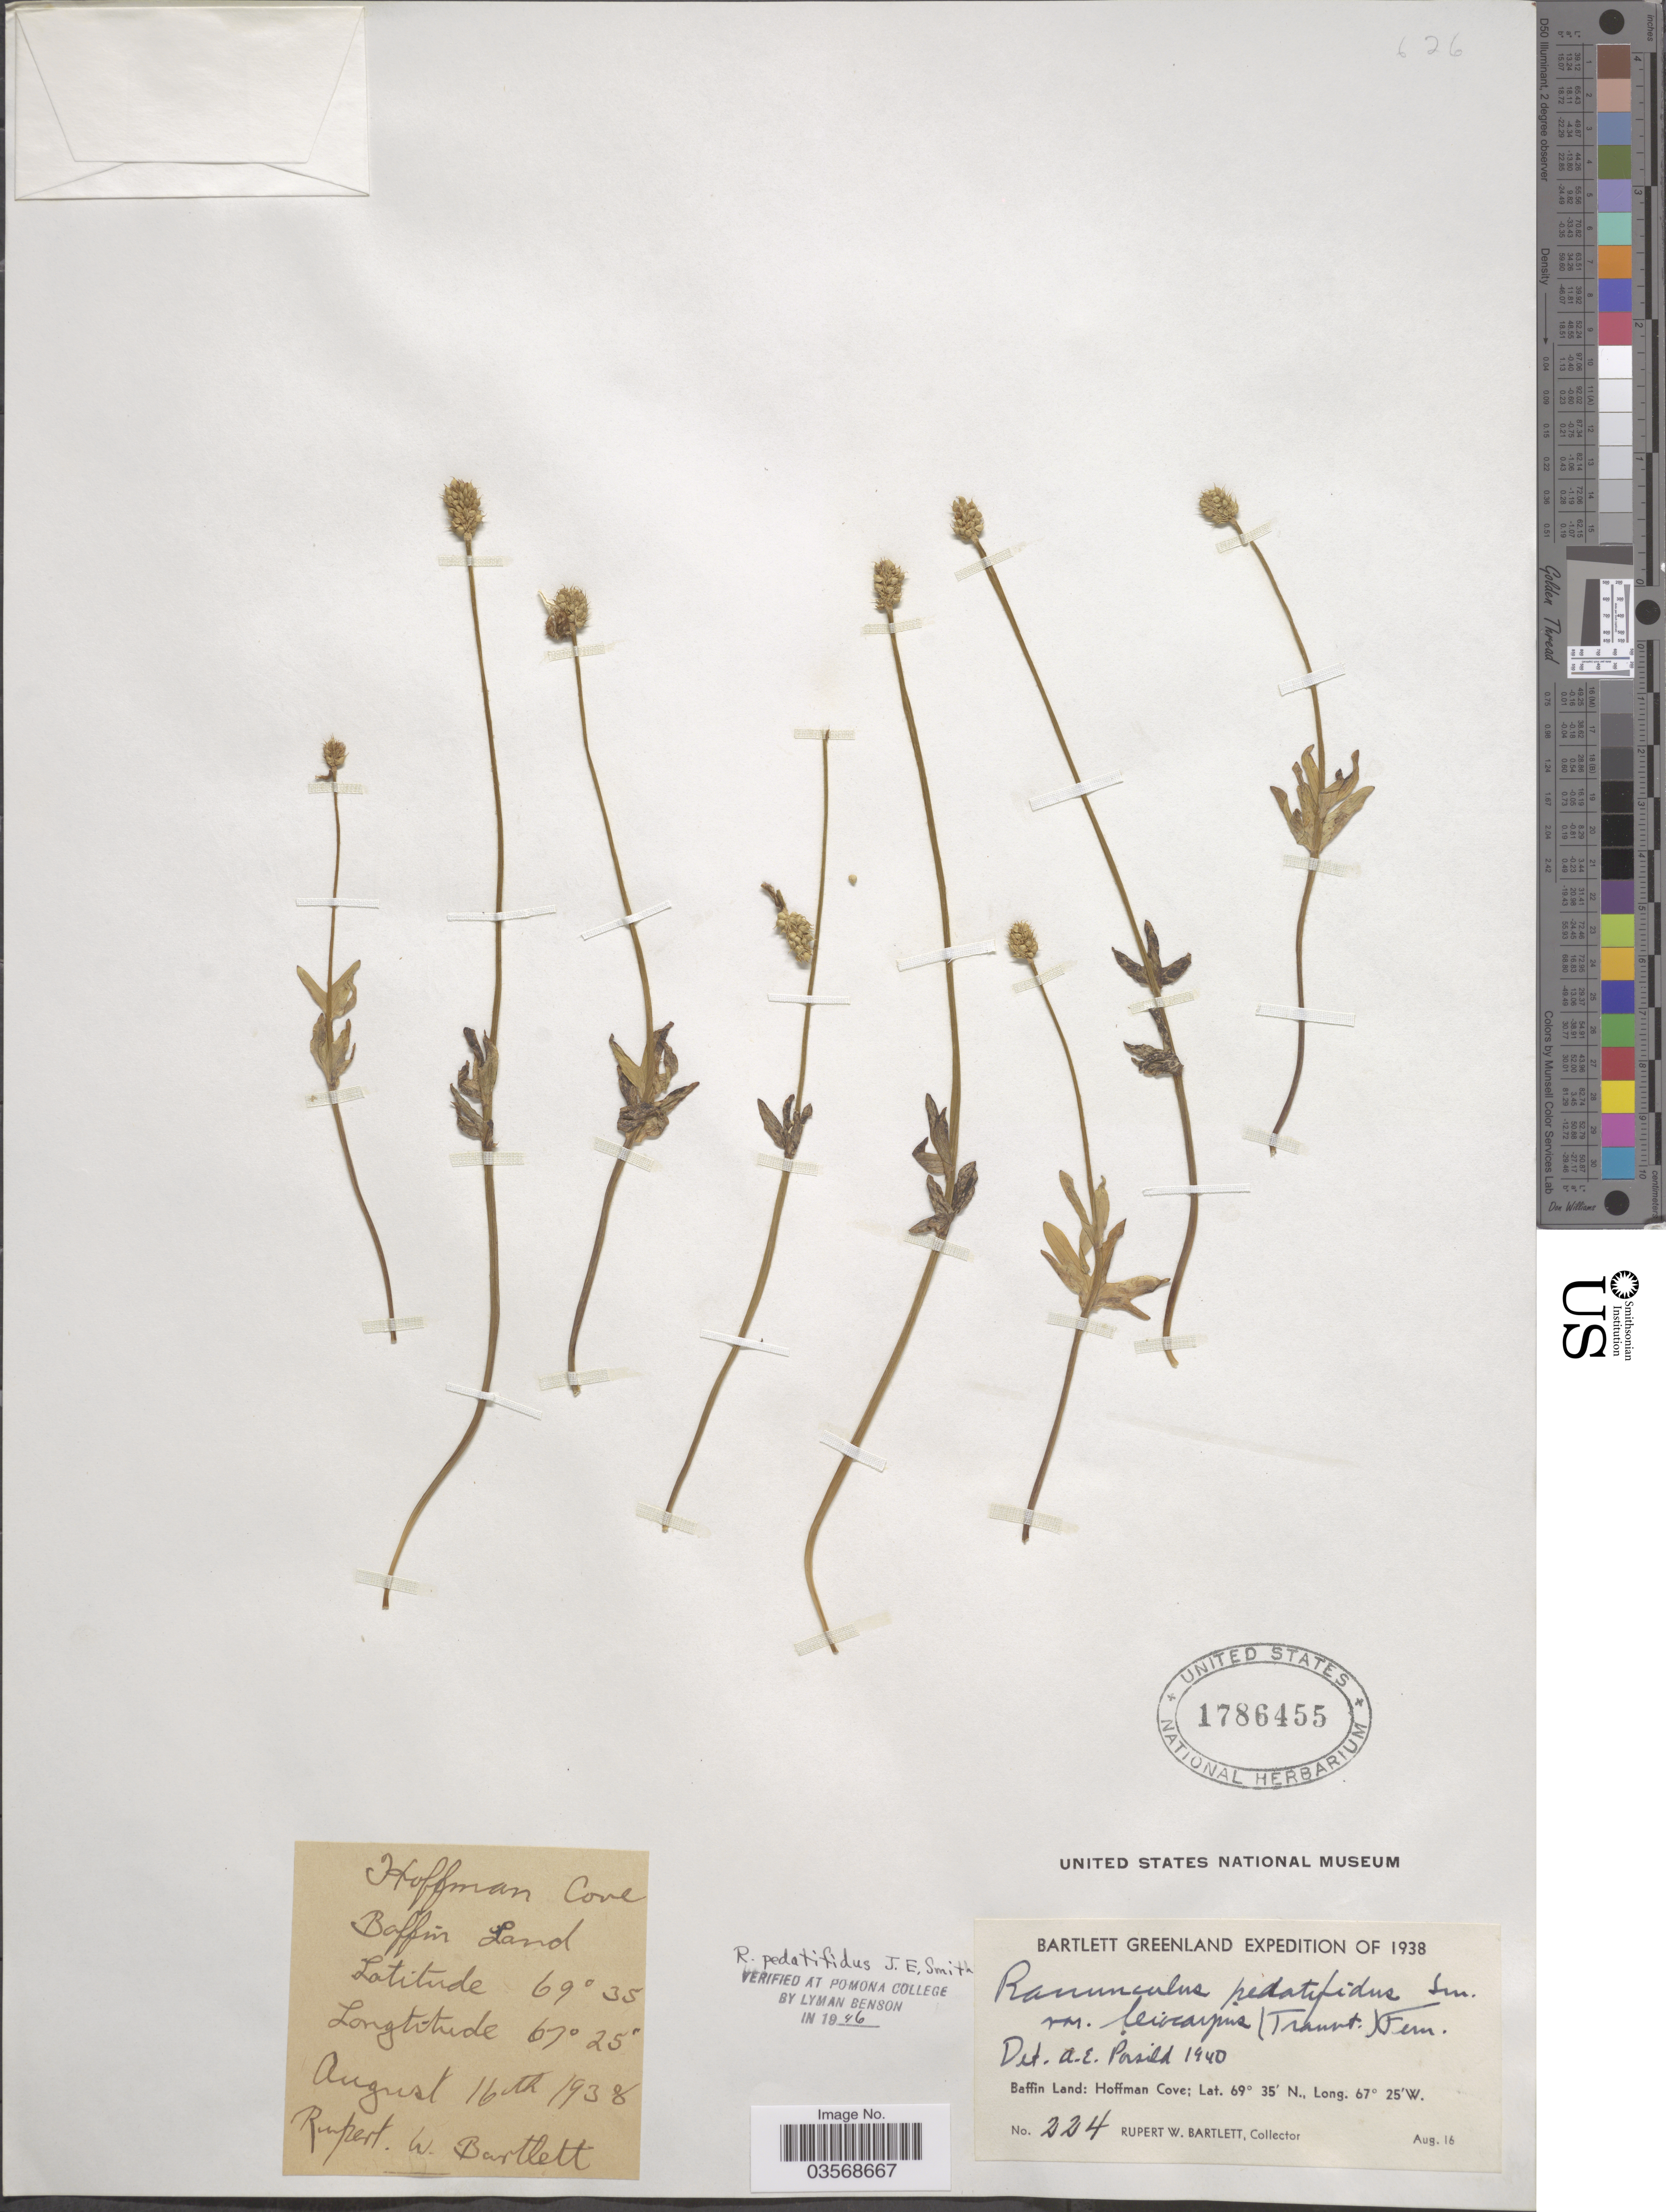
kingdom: Plantae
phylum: Tracheophyta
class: Magnoliopsida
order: Ranunculales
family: Ranunculaceae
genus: Ranunculus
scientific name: Ranunculus pedatifidus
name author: Sm.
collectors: R. W. Bartlett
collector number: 224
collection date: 1938-08-16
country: Canada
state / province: Nunavut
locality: Baffin Land: Hoffman Cove.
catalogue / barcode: US 1786455